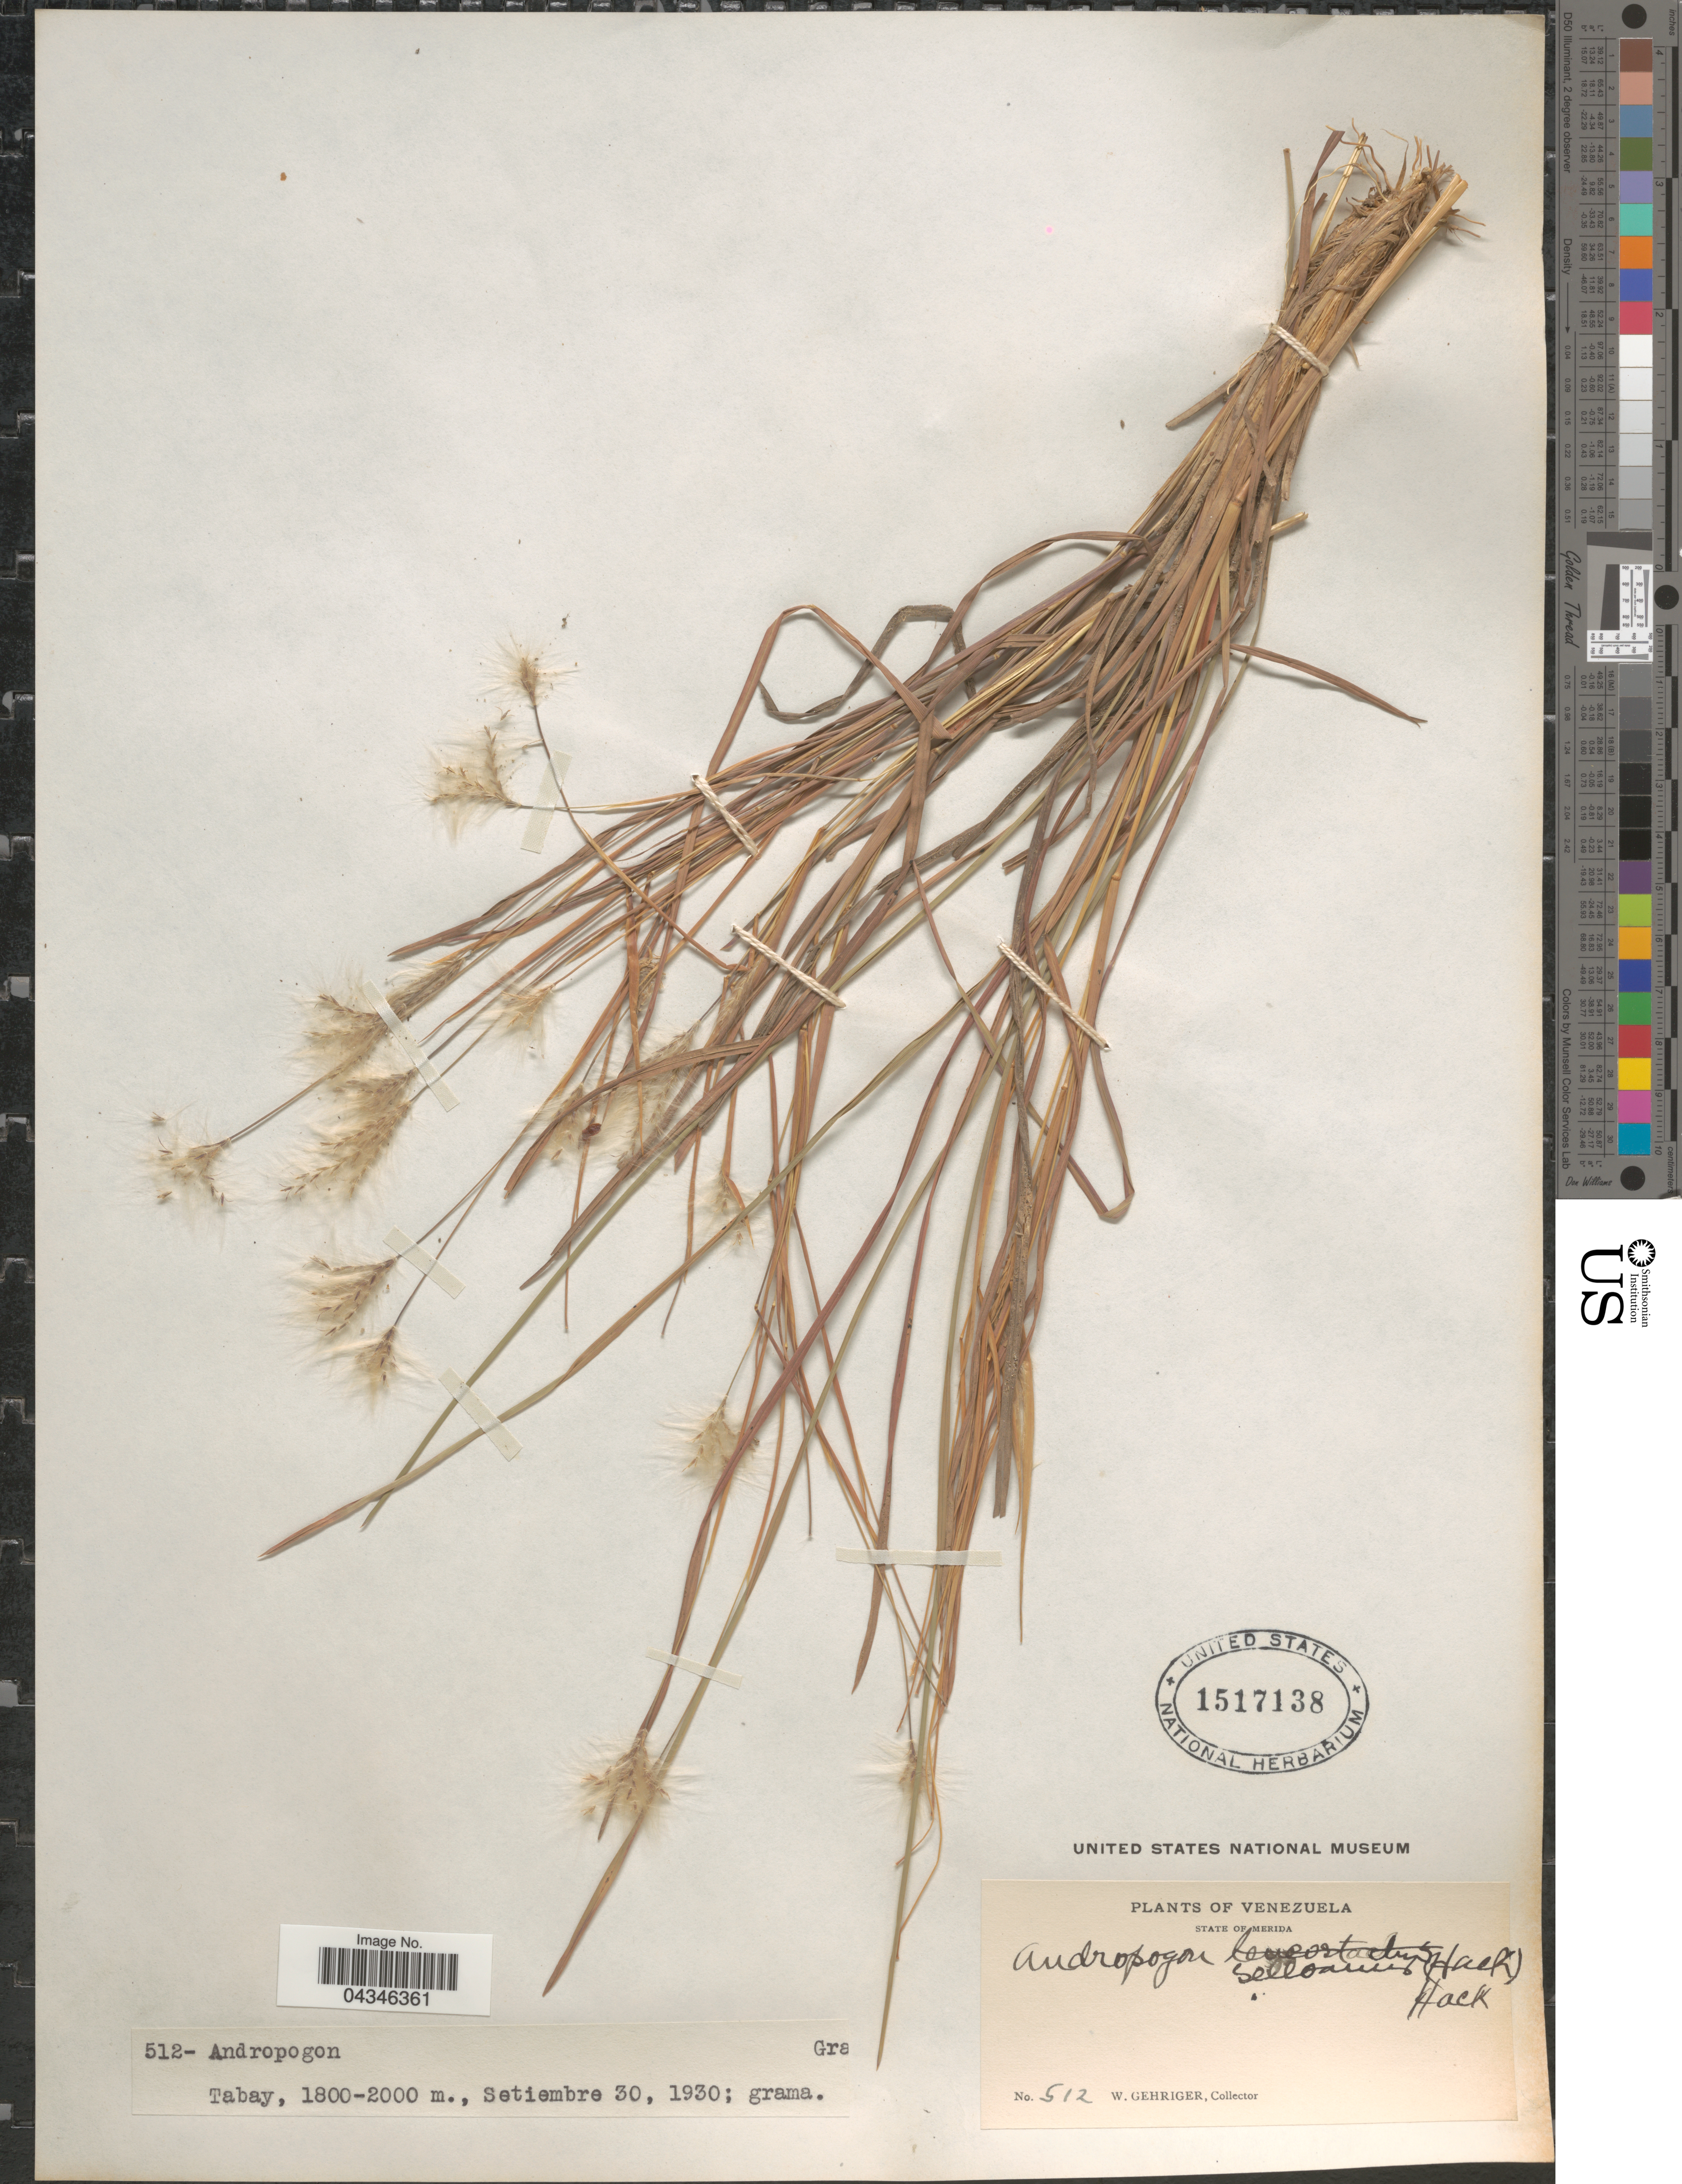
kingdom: Plantae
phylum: Tracheophyta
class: Liliopsida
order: Poales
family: Poaceae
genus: Andropogon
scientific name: Andropogon selloanus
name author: (Hack.) Hack.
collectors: W. Gehriger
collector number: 512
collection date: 1930-09-30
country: Venezuela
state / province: Merida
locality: Tabay.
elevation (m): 1800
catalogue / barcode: US 1517138